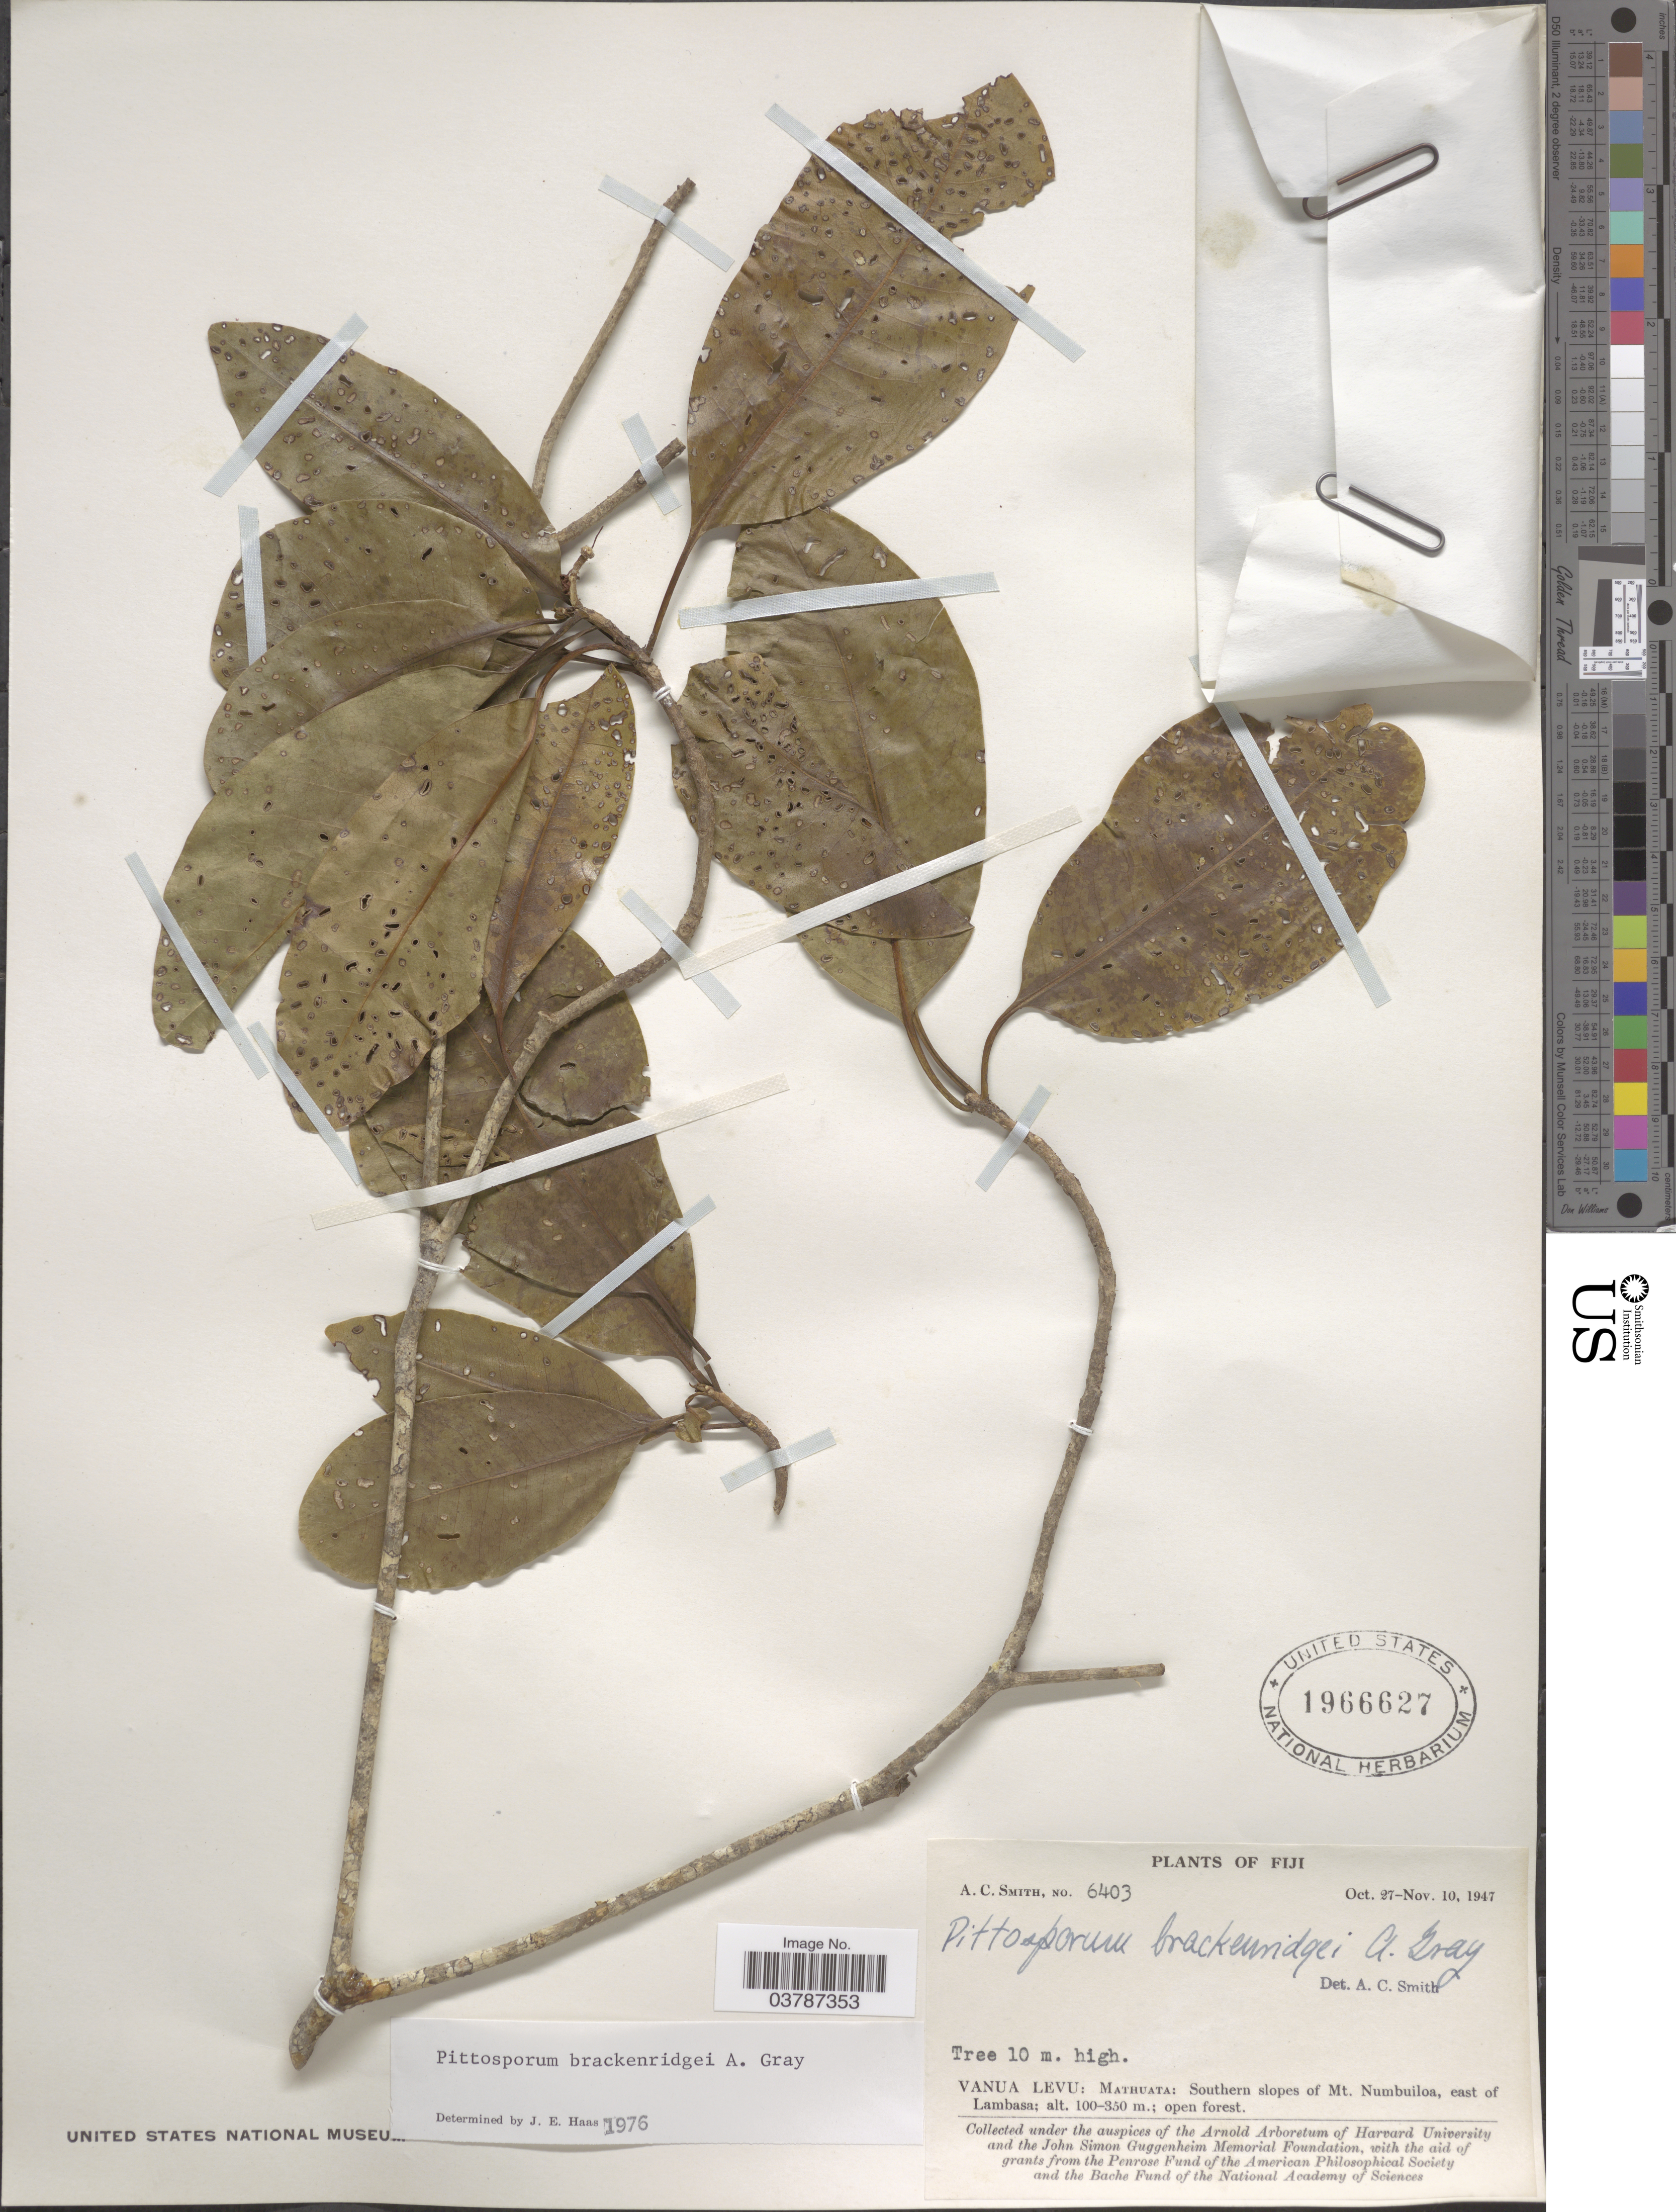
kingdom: Plantae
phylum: Tracheophyta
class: Magnoliopsida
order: Apiales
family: Pittosporaceae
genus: Pittosporum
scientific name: Pittosporum brackenridgei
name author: A. Gray in Wilkes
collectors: A. C. Smith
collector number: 6403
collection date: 1947-10-27/1947-11-10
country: Fiji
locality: Vanua Levu: Mathuata: Southern slopes of Mt. Numbuiloa, east of Lambasa.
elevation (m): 100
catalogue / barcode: US 1966627